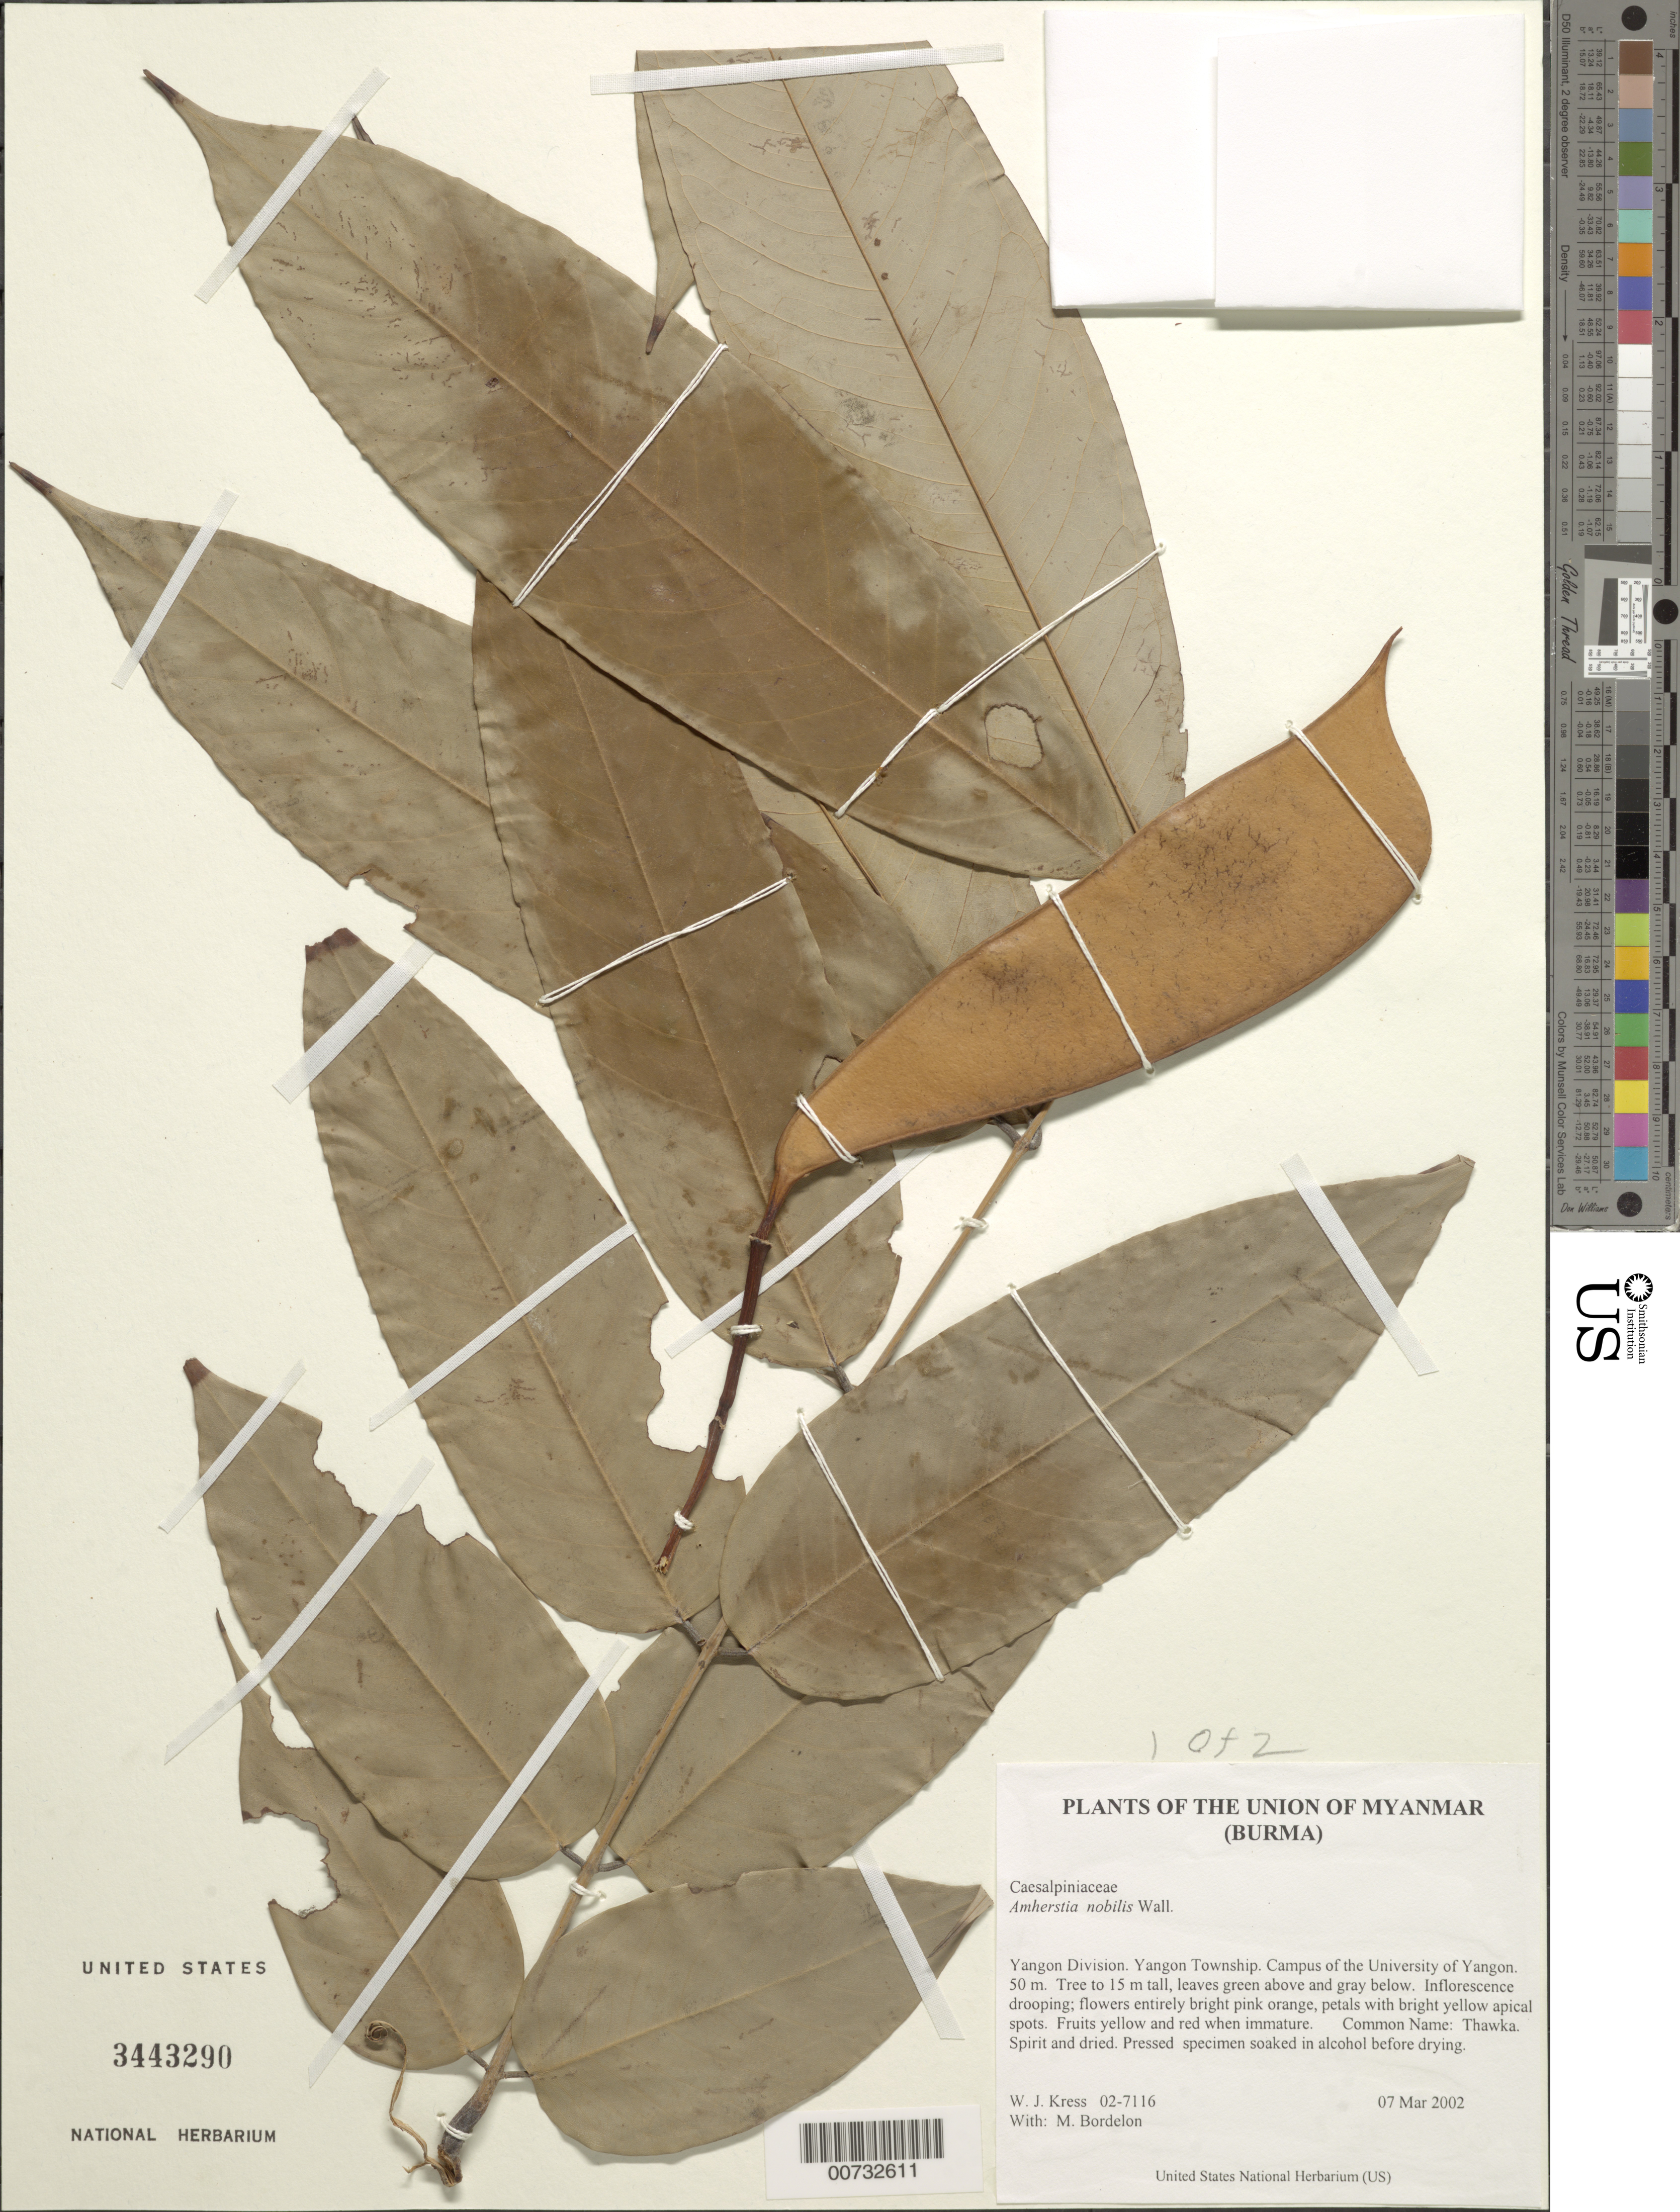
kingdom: Plantae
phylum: Tracheophyta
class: Magnoliopsida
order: Fabales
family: Fabaceae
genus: Amherstia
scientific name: Amherstia nobilis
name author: (Oliv.) Kuntze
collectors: W. J. Kress & M. Bordelon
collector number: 02-7116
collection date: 2002-03-07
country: Myanmar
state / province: Yangon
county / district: Yangon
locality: Campus of the University of Yangon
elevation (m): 50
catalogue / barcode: US 3443290